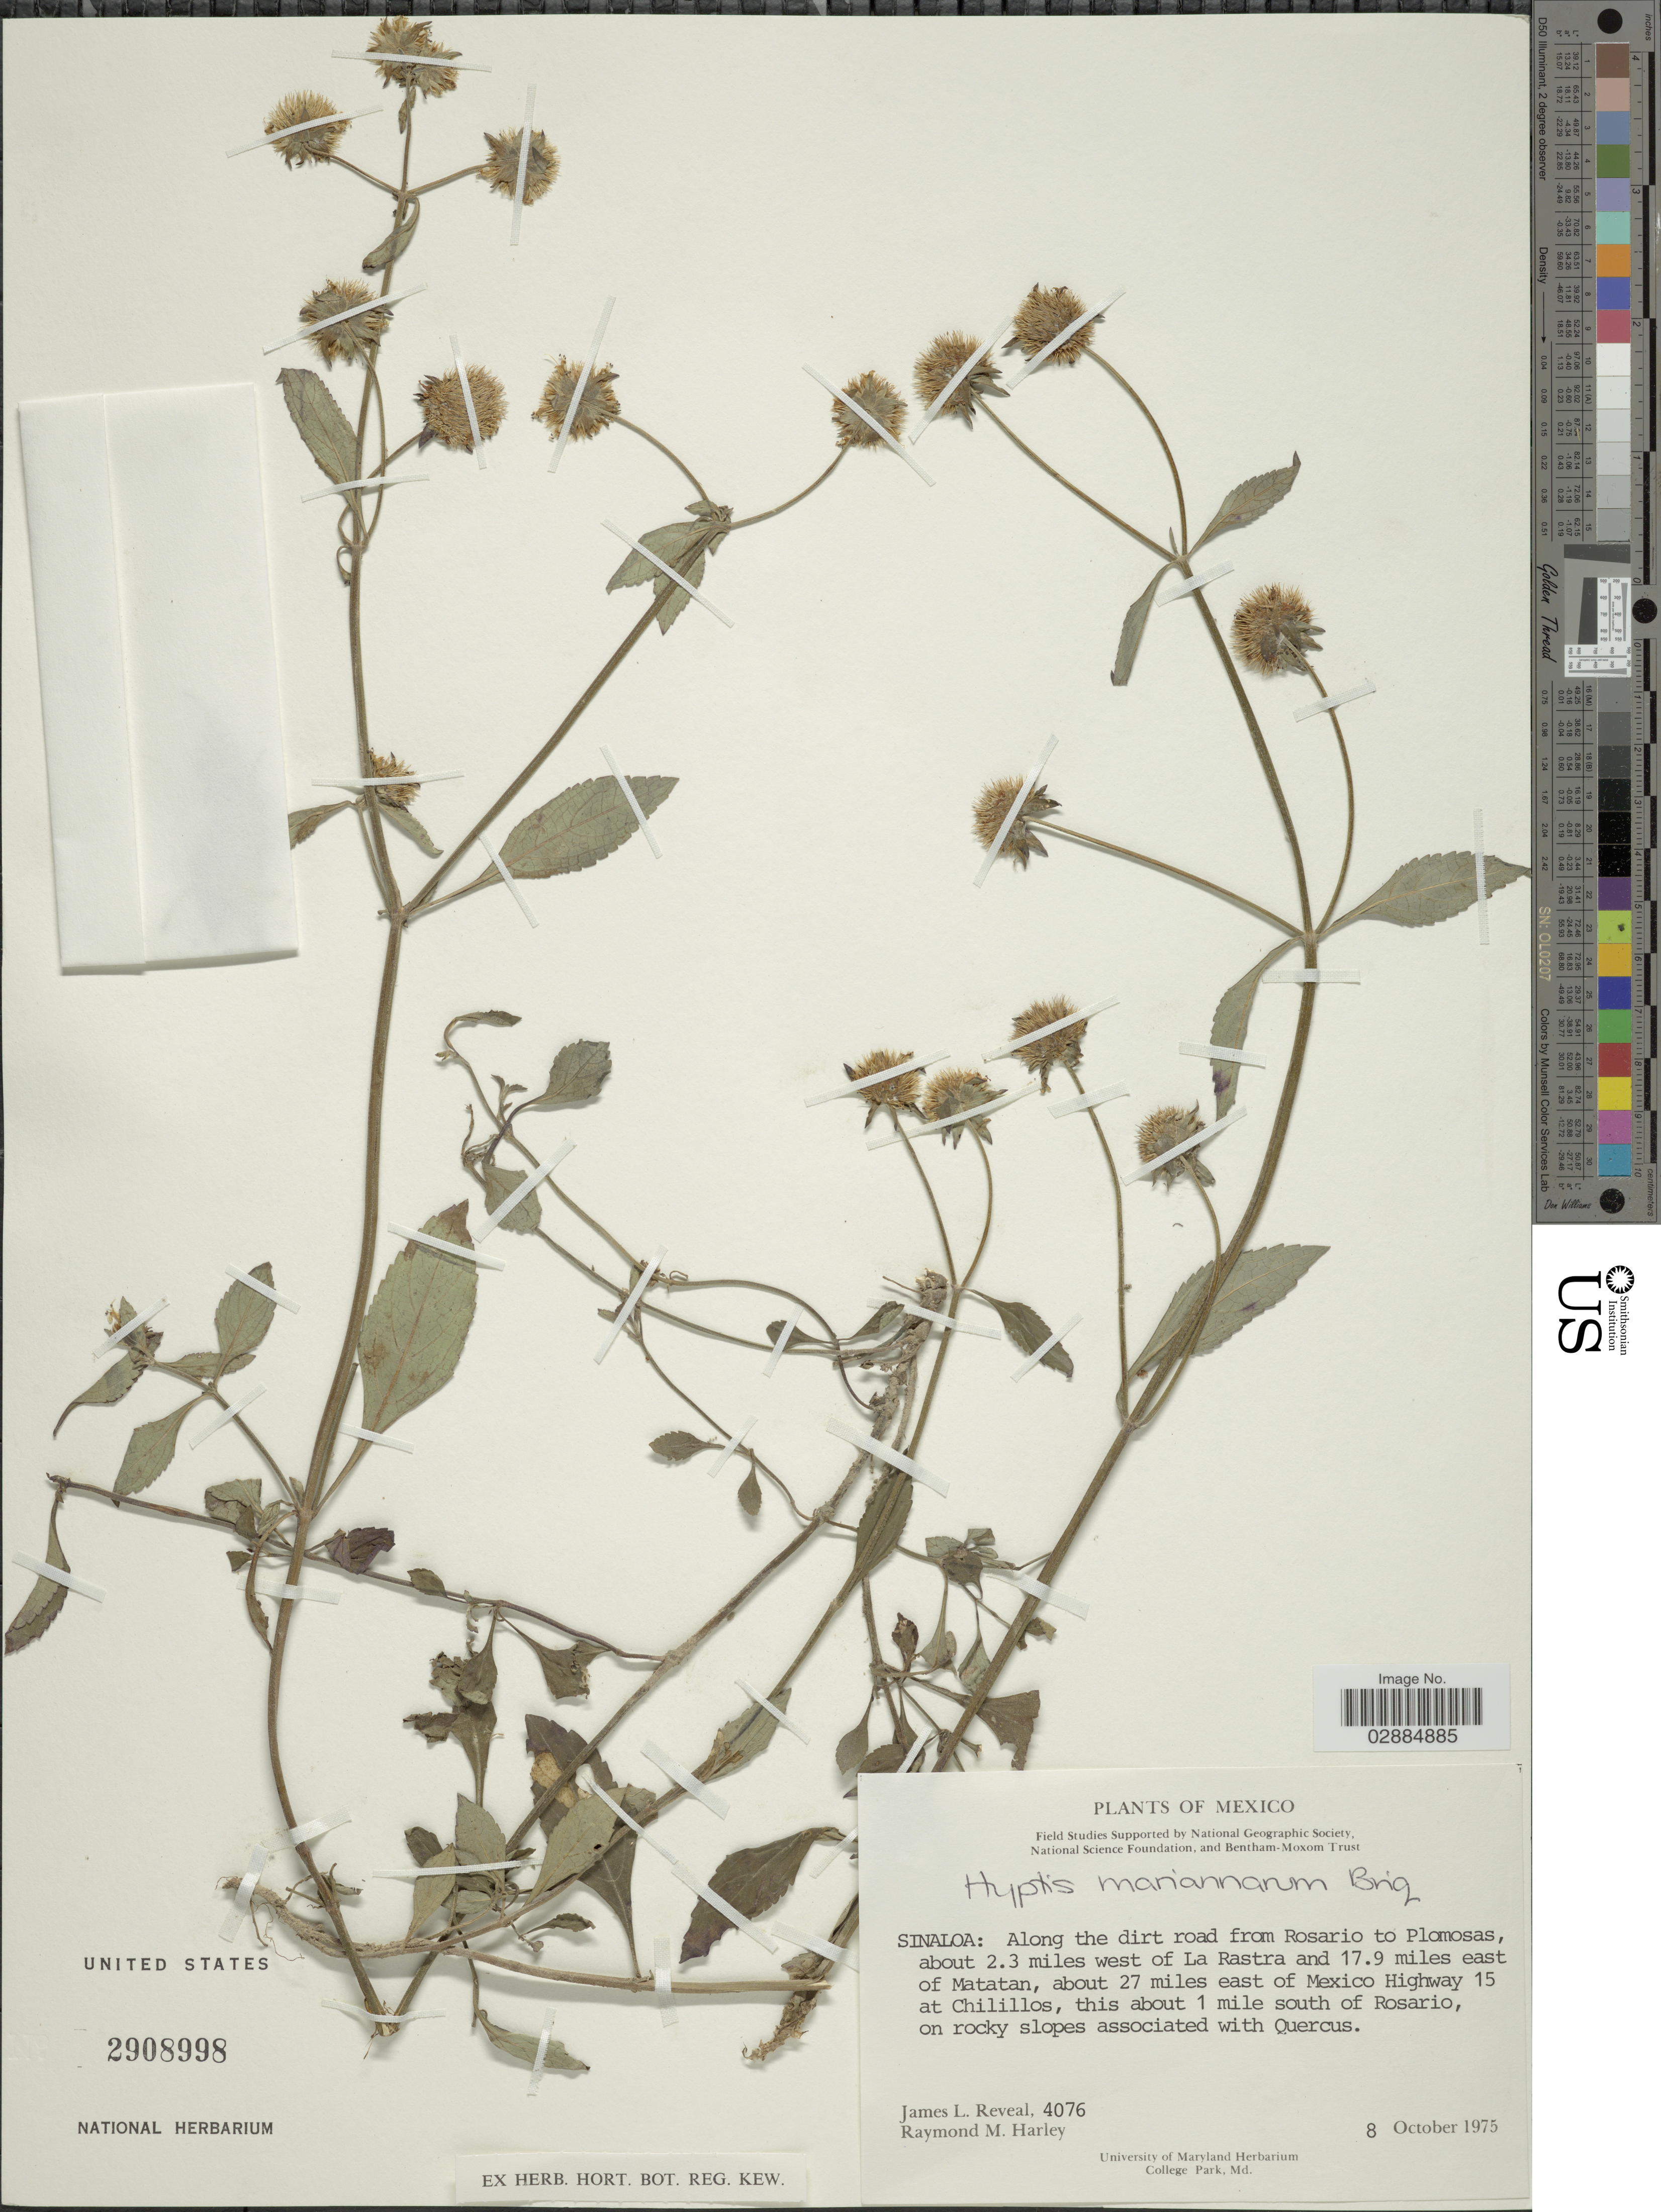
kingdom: Plantae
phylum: Tracheophyta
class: Magnoliopsida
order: Lamiales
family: Lamiaceae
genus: Hyptis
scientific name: Hyptis mariannarum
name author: Briq.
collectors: J. L. Reveal & R. M. Harley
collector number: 4076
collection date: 1975-10-08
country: Mexico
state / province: Sinaloa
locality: Along the dirt road from Rosario to Plomosas, about 2.3 miles west of La Rastra and 17.9 miles east of Matatan,about 27 miles east of Mexico Highway 15 at Chilillos, this about 1 mile south of Rosario.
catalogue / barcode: US 2908998